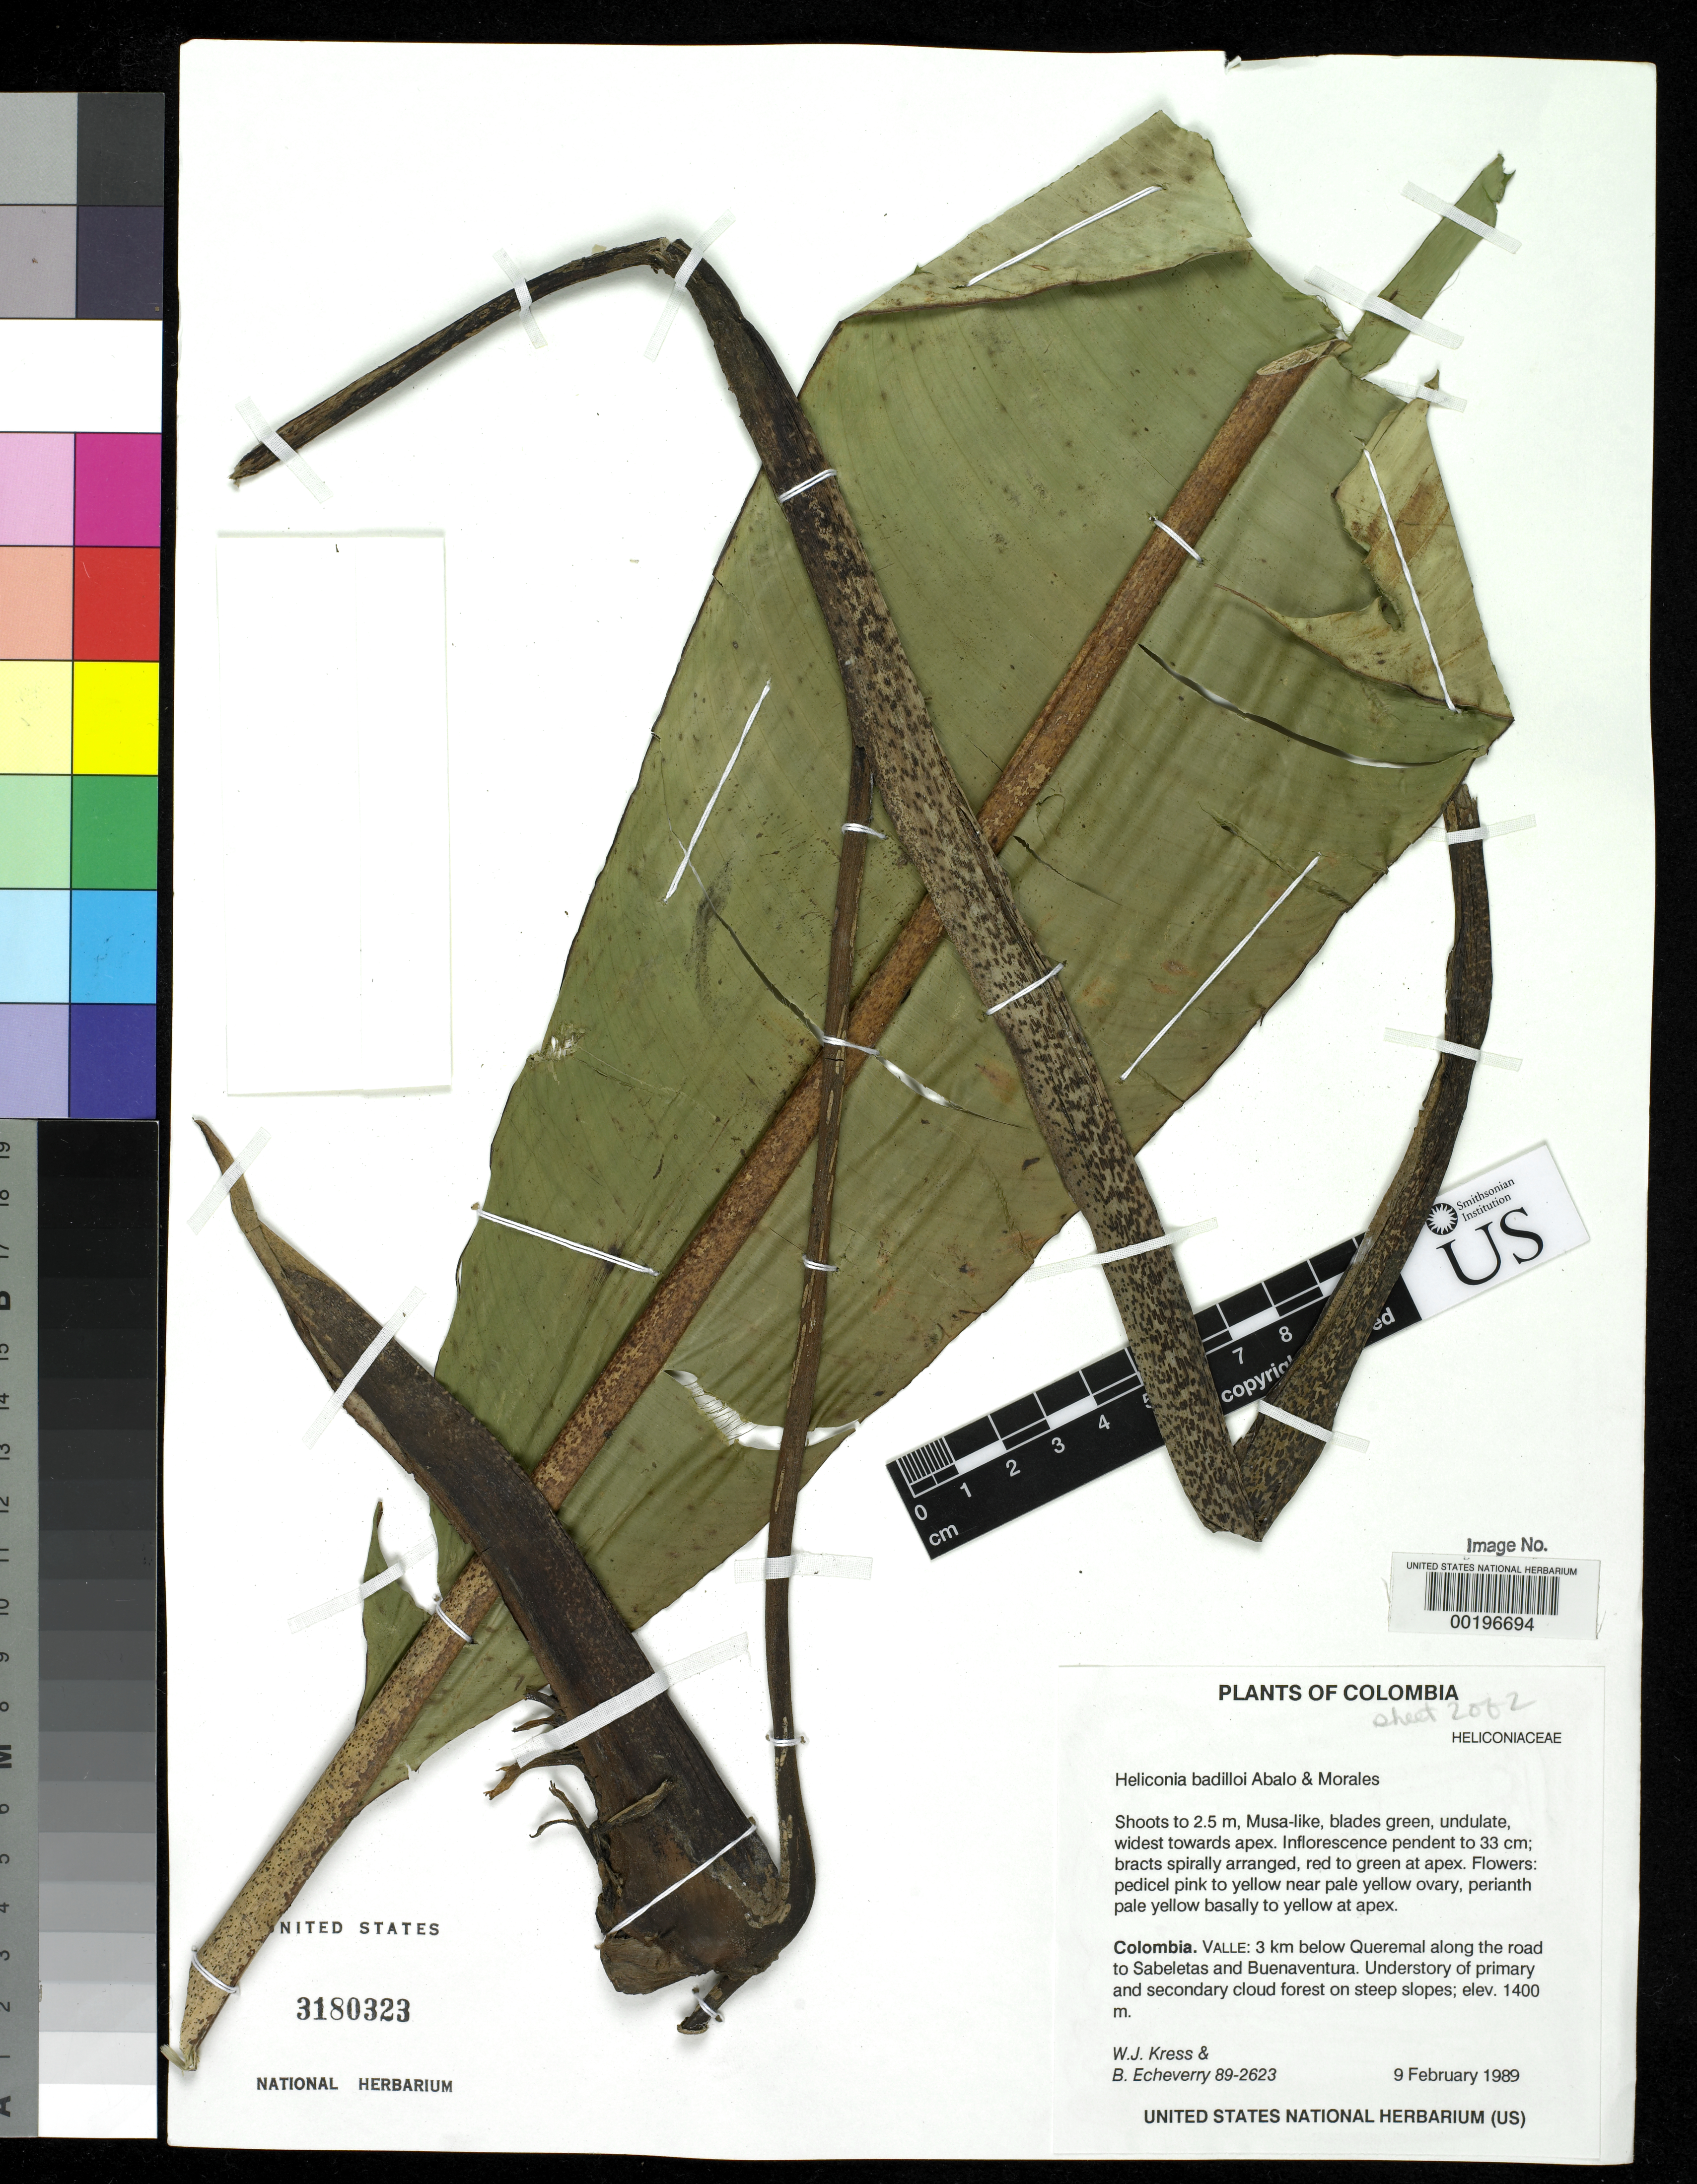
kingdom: Plantae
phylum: Tracheophyta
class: Liliopsida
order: Zingiberales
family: Heliconiaceae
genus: Heliconia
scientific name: Heliconia badilloi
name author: Abalo & G. Morales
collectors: W. J. Kress & B. Echeverry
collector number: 89-2623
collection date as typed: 09 Feb 1989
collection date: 1989-02-09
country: Colombia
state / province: Valle del Cauca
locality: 3 km below Queremal along the road to Sabeletas and Buena Ventura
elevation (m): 1400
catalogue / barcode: US 3180323